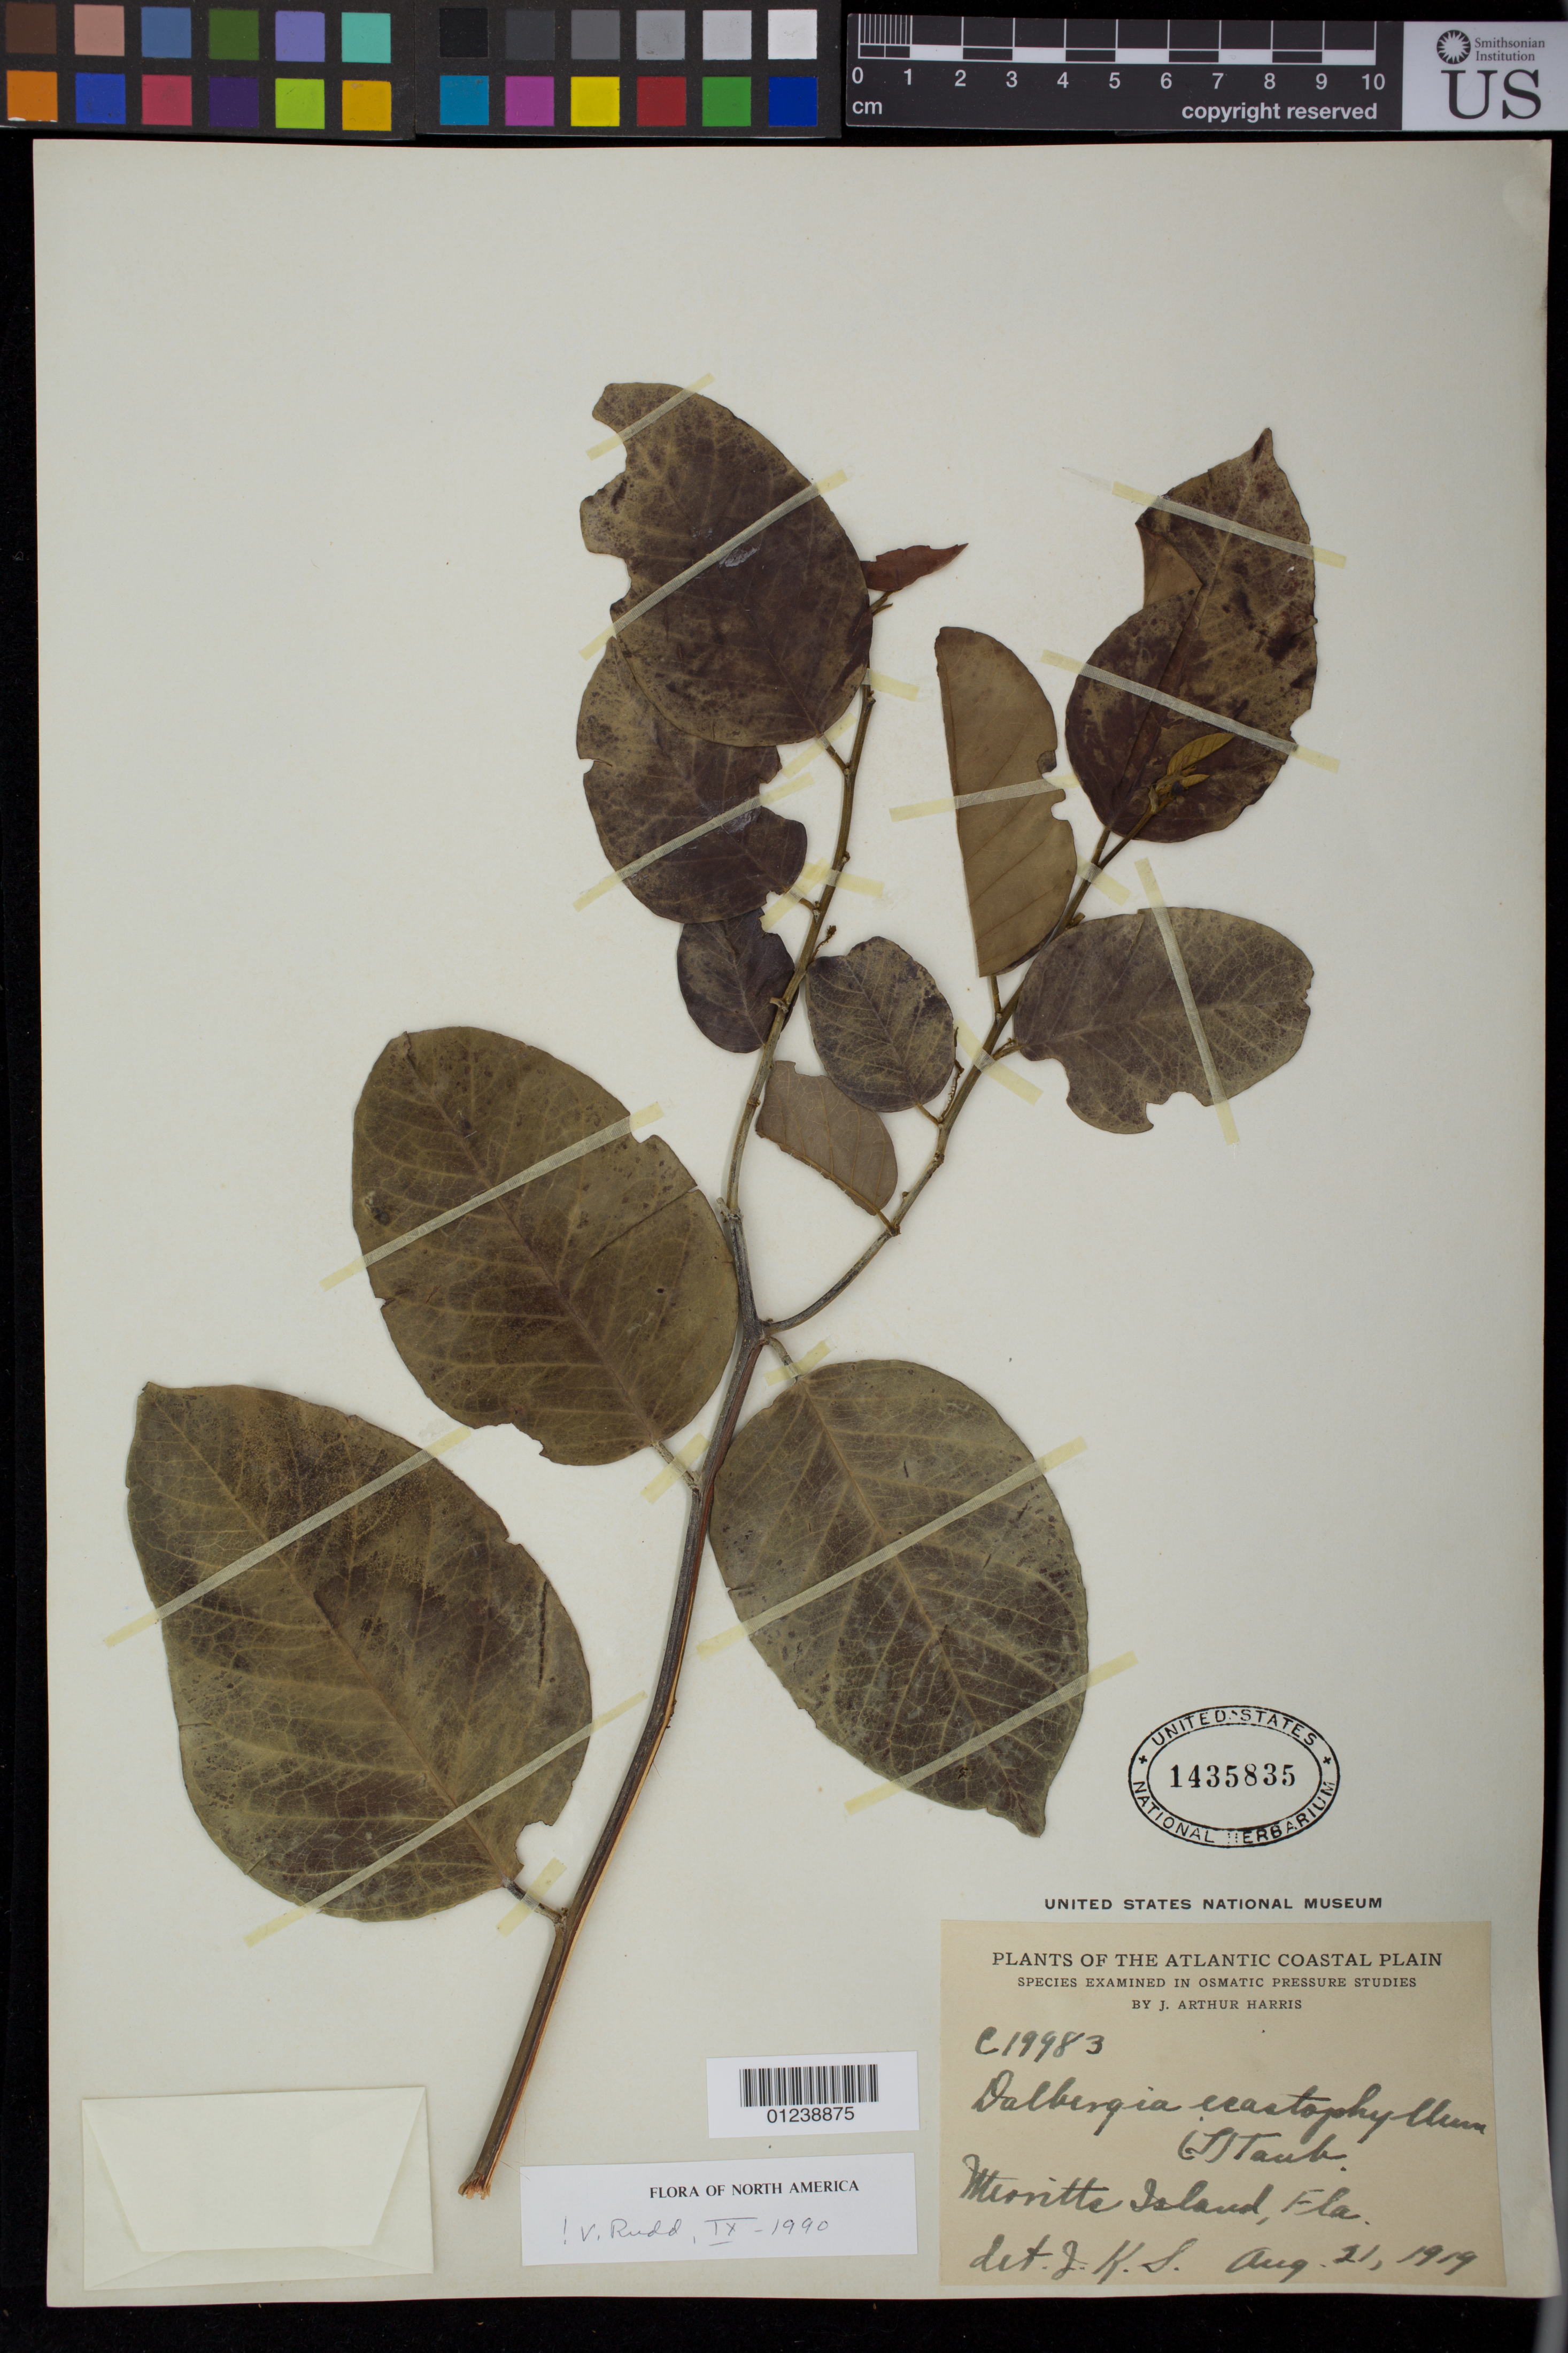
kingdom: Plantae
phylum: Tracheophyta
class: Magnoliopsida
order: Fabales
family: Fabaceae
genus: Dalbergia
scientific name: Dalbergia ecastaphyllum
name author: (L.) Taub.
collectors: J. A. Harris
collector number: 19983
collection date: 1919-08-21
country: United States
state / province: Florida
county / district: Brevard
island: Merritt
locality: Merritt Island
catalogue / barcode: US 1435835